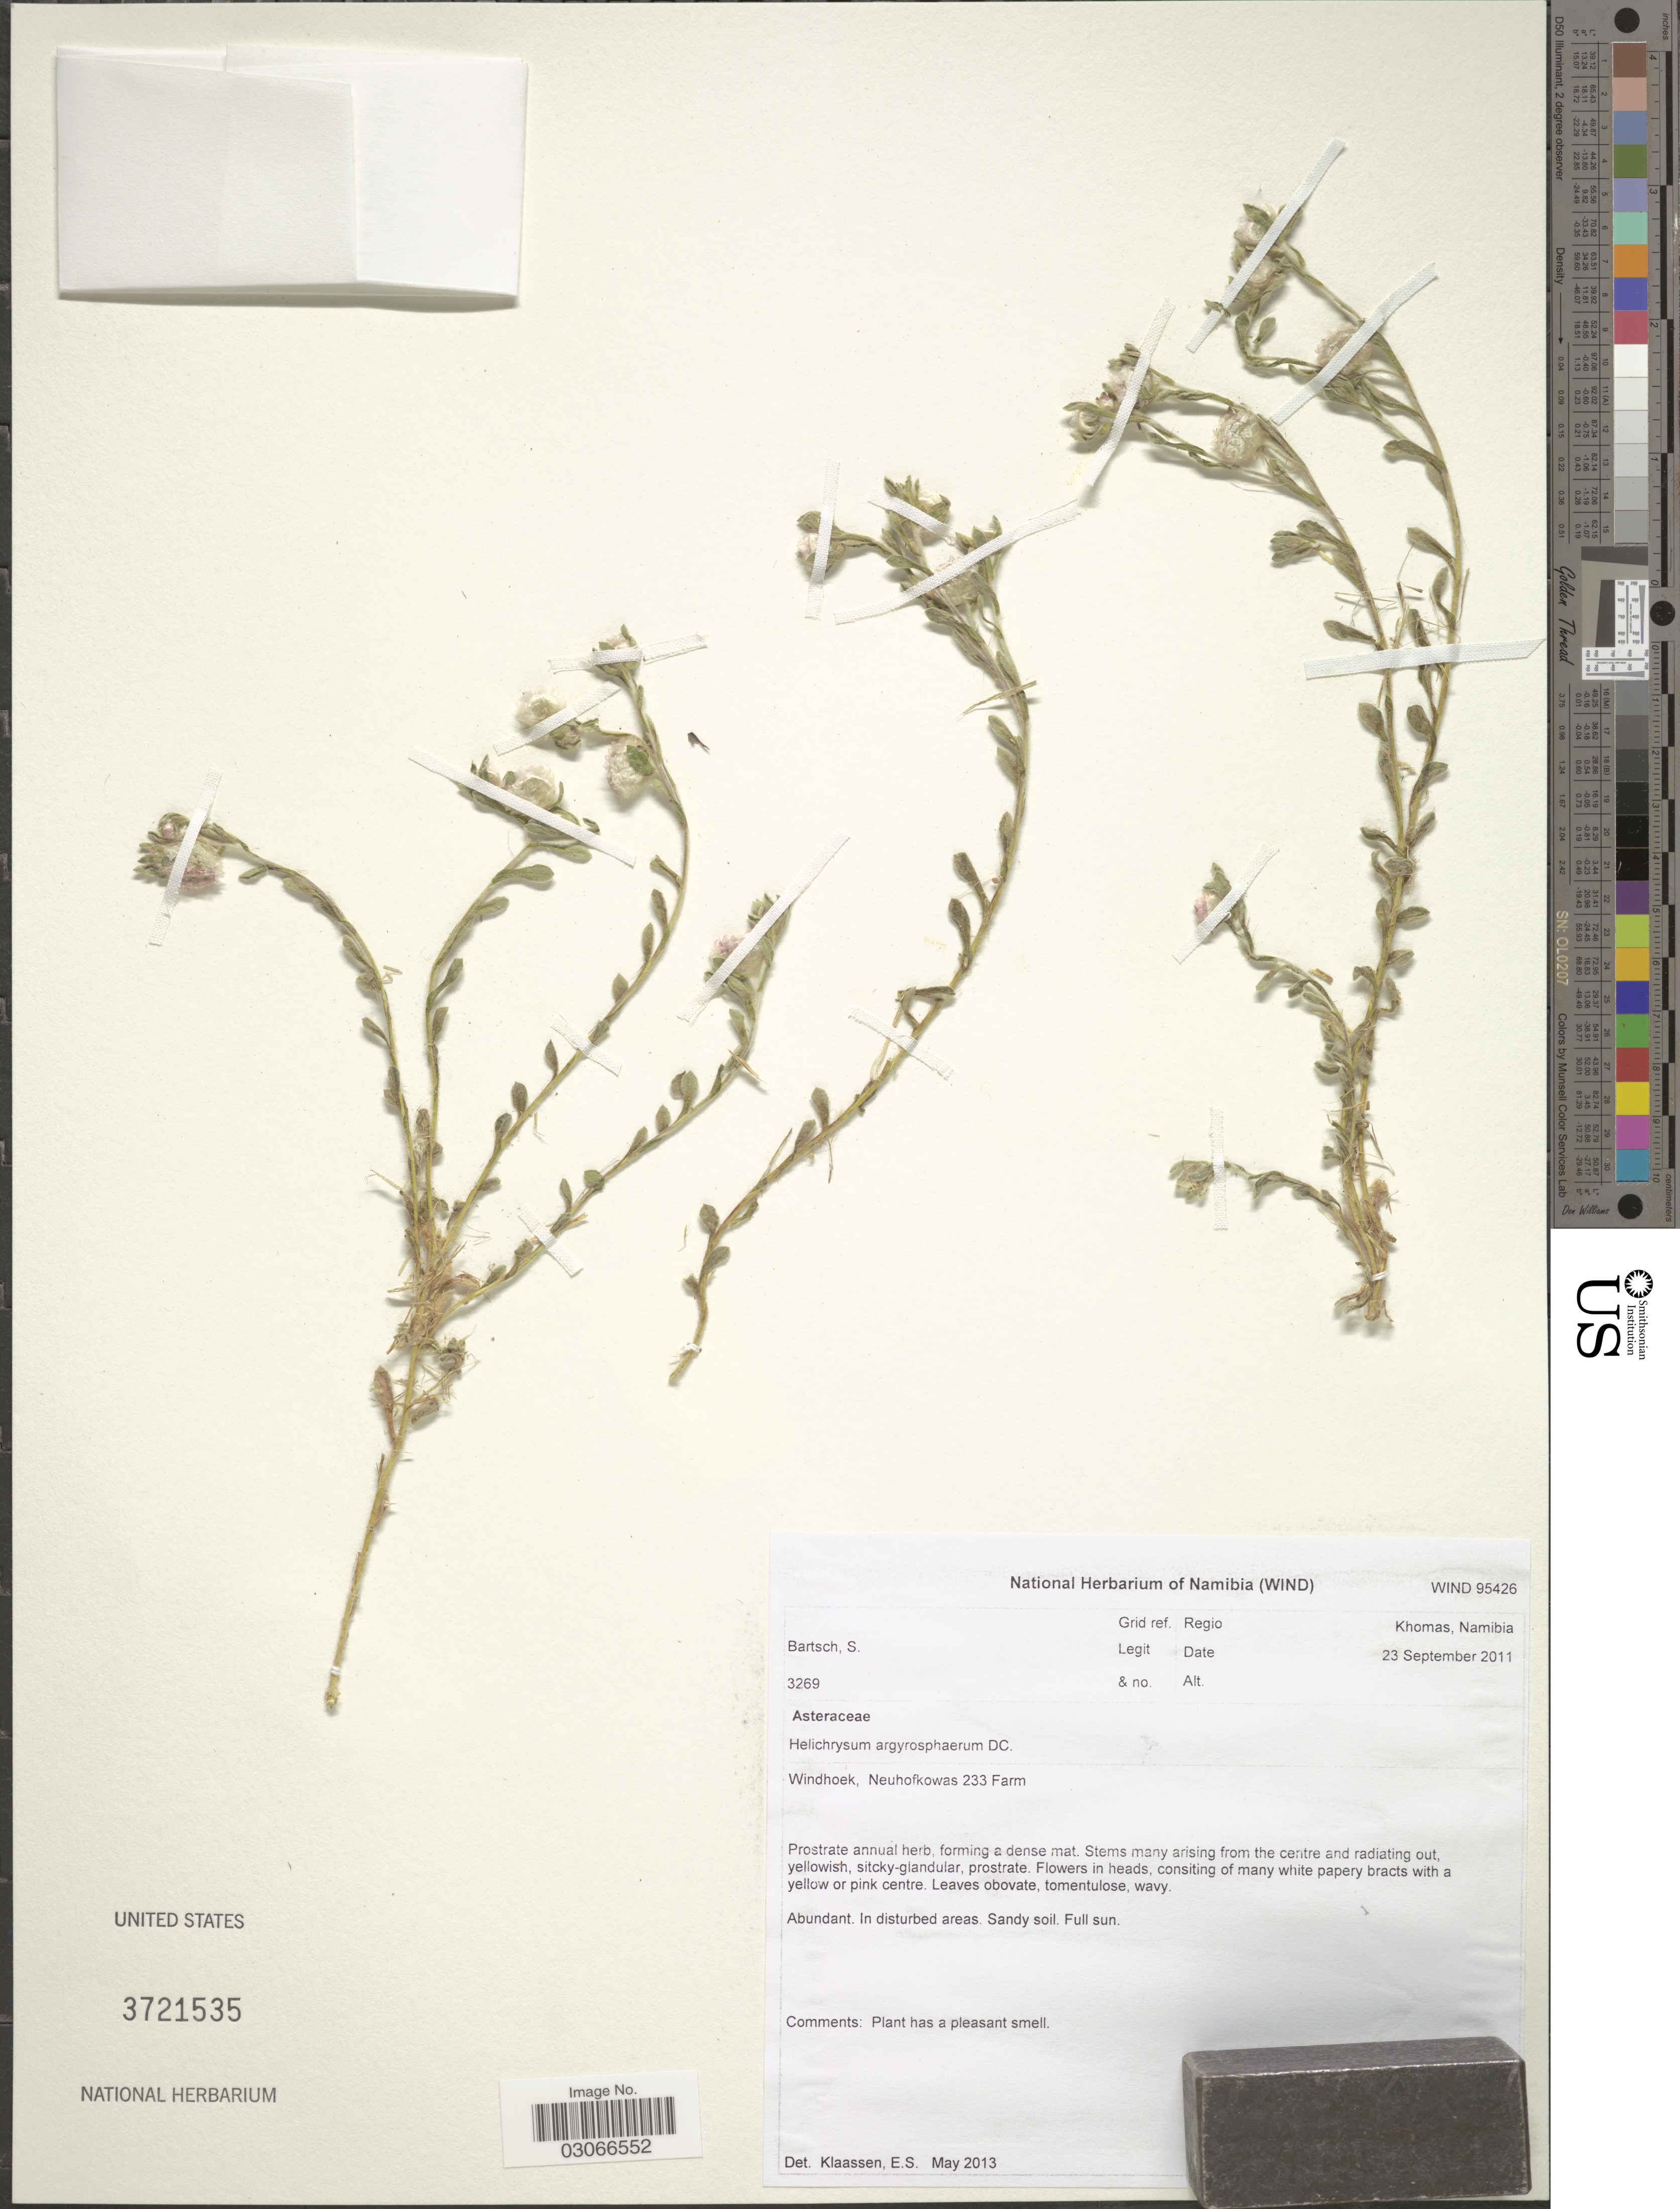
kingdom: Plantae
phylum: Tracheophyta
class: Magnoliopsida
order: Asterales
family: Asteraceae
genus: Helichrysum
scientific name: Helichrysum argyrosphaerum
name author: DC.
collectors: S. Bartsch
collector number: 3269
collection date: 2011-09-23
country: Namibia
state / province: Khomas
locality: Regio Khomas. Windhoek, Neuhofkowas 233 Farm.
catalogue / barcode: US 3721535